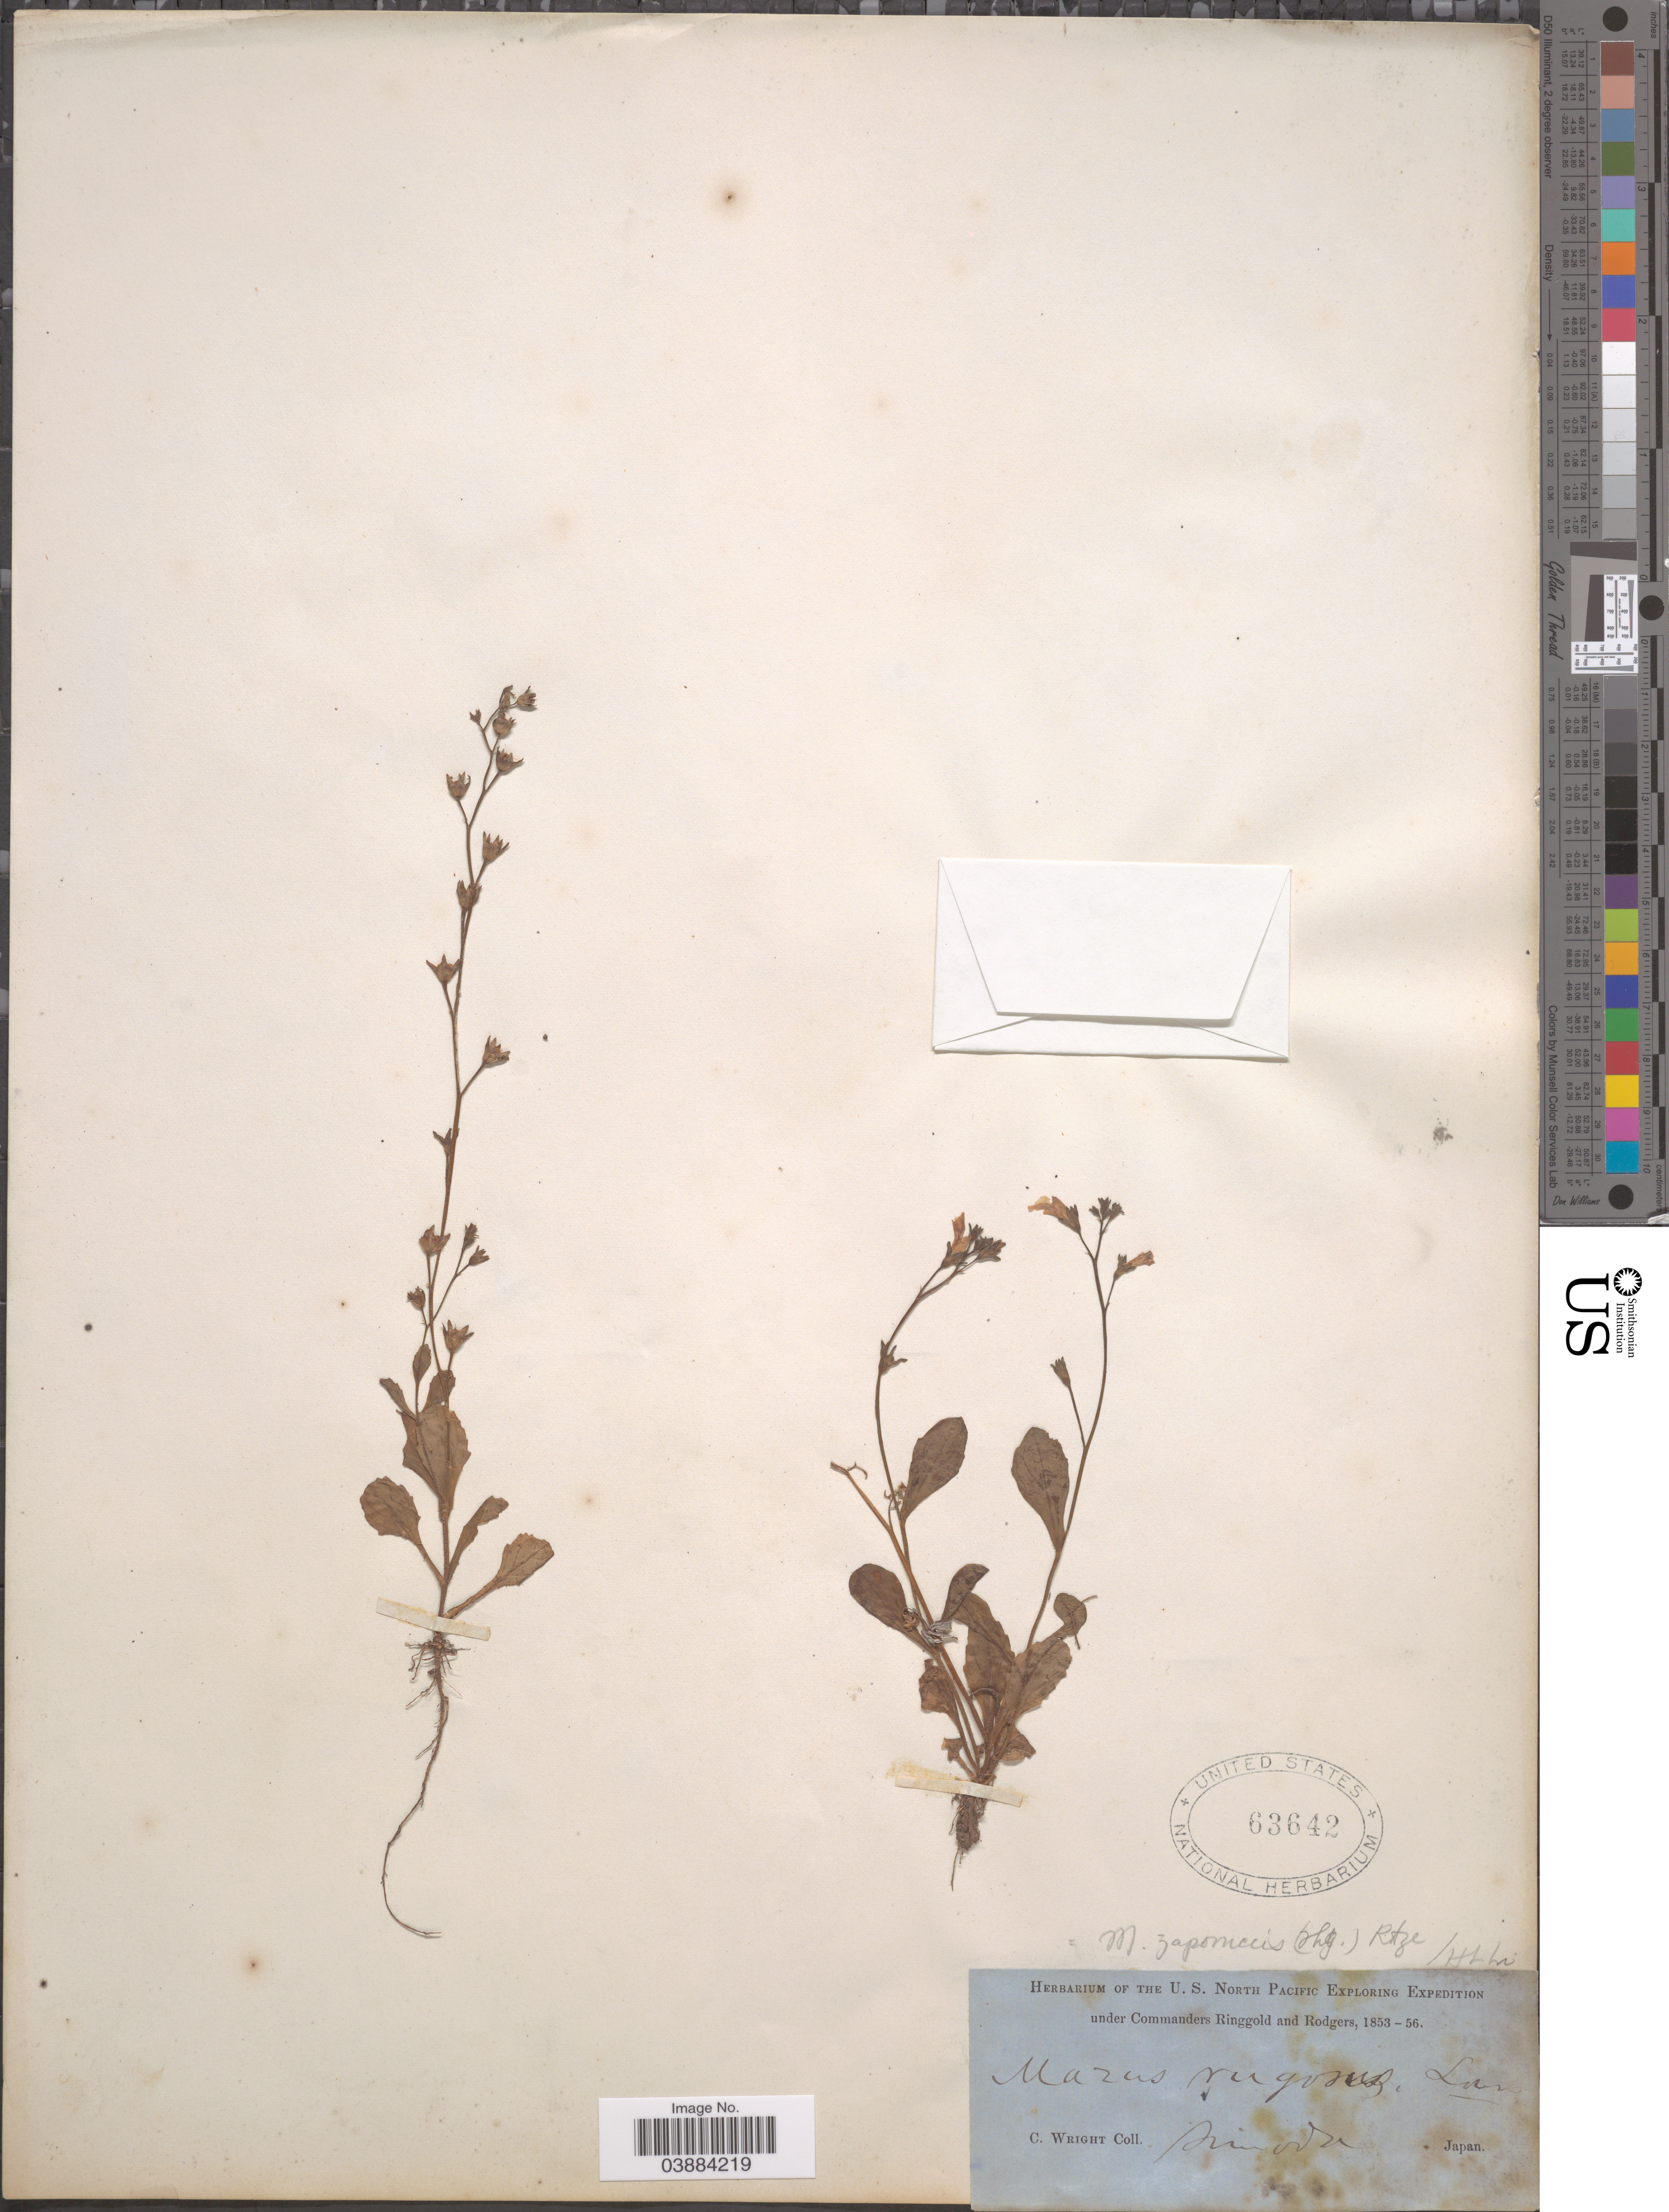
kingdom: Plantae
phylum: Tracheophyta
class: Magnoliopsida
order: Lamiales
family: Mazaceae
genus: Mazus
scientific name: Mazus pumilus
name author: (Burm. f.) Steenis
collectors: C. Wright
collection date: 1853/1856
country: Japan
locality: Simoda.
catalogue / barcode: US 63642